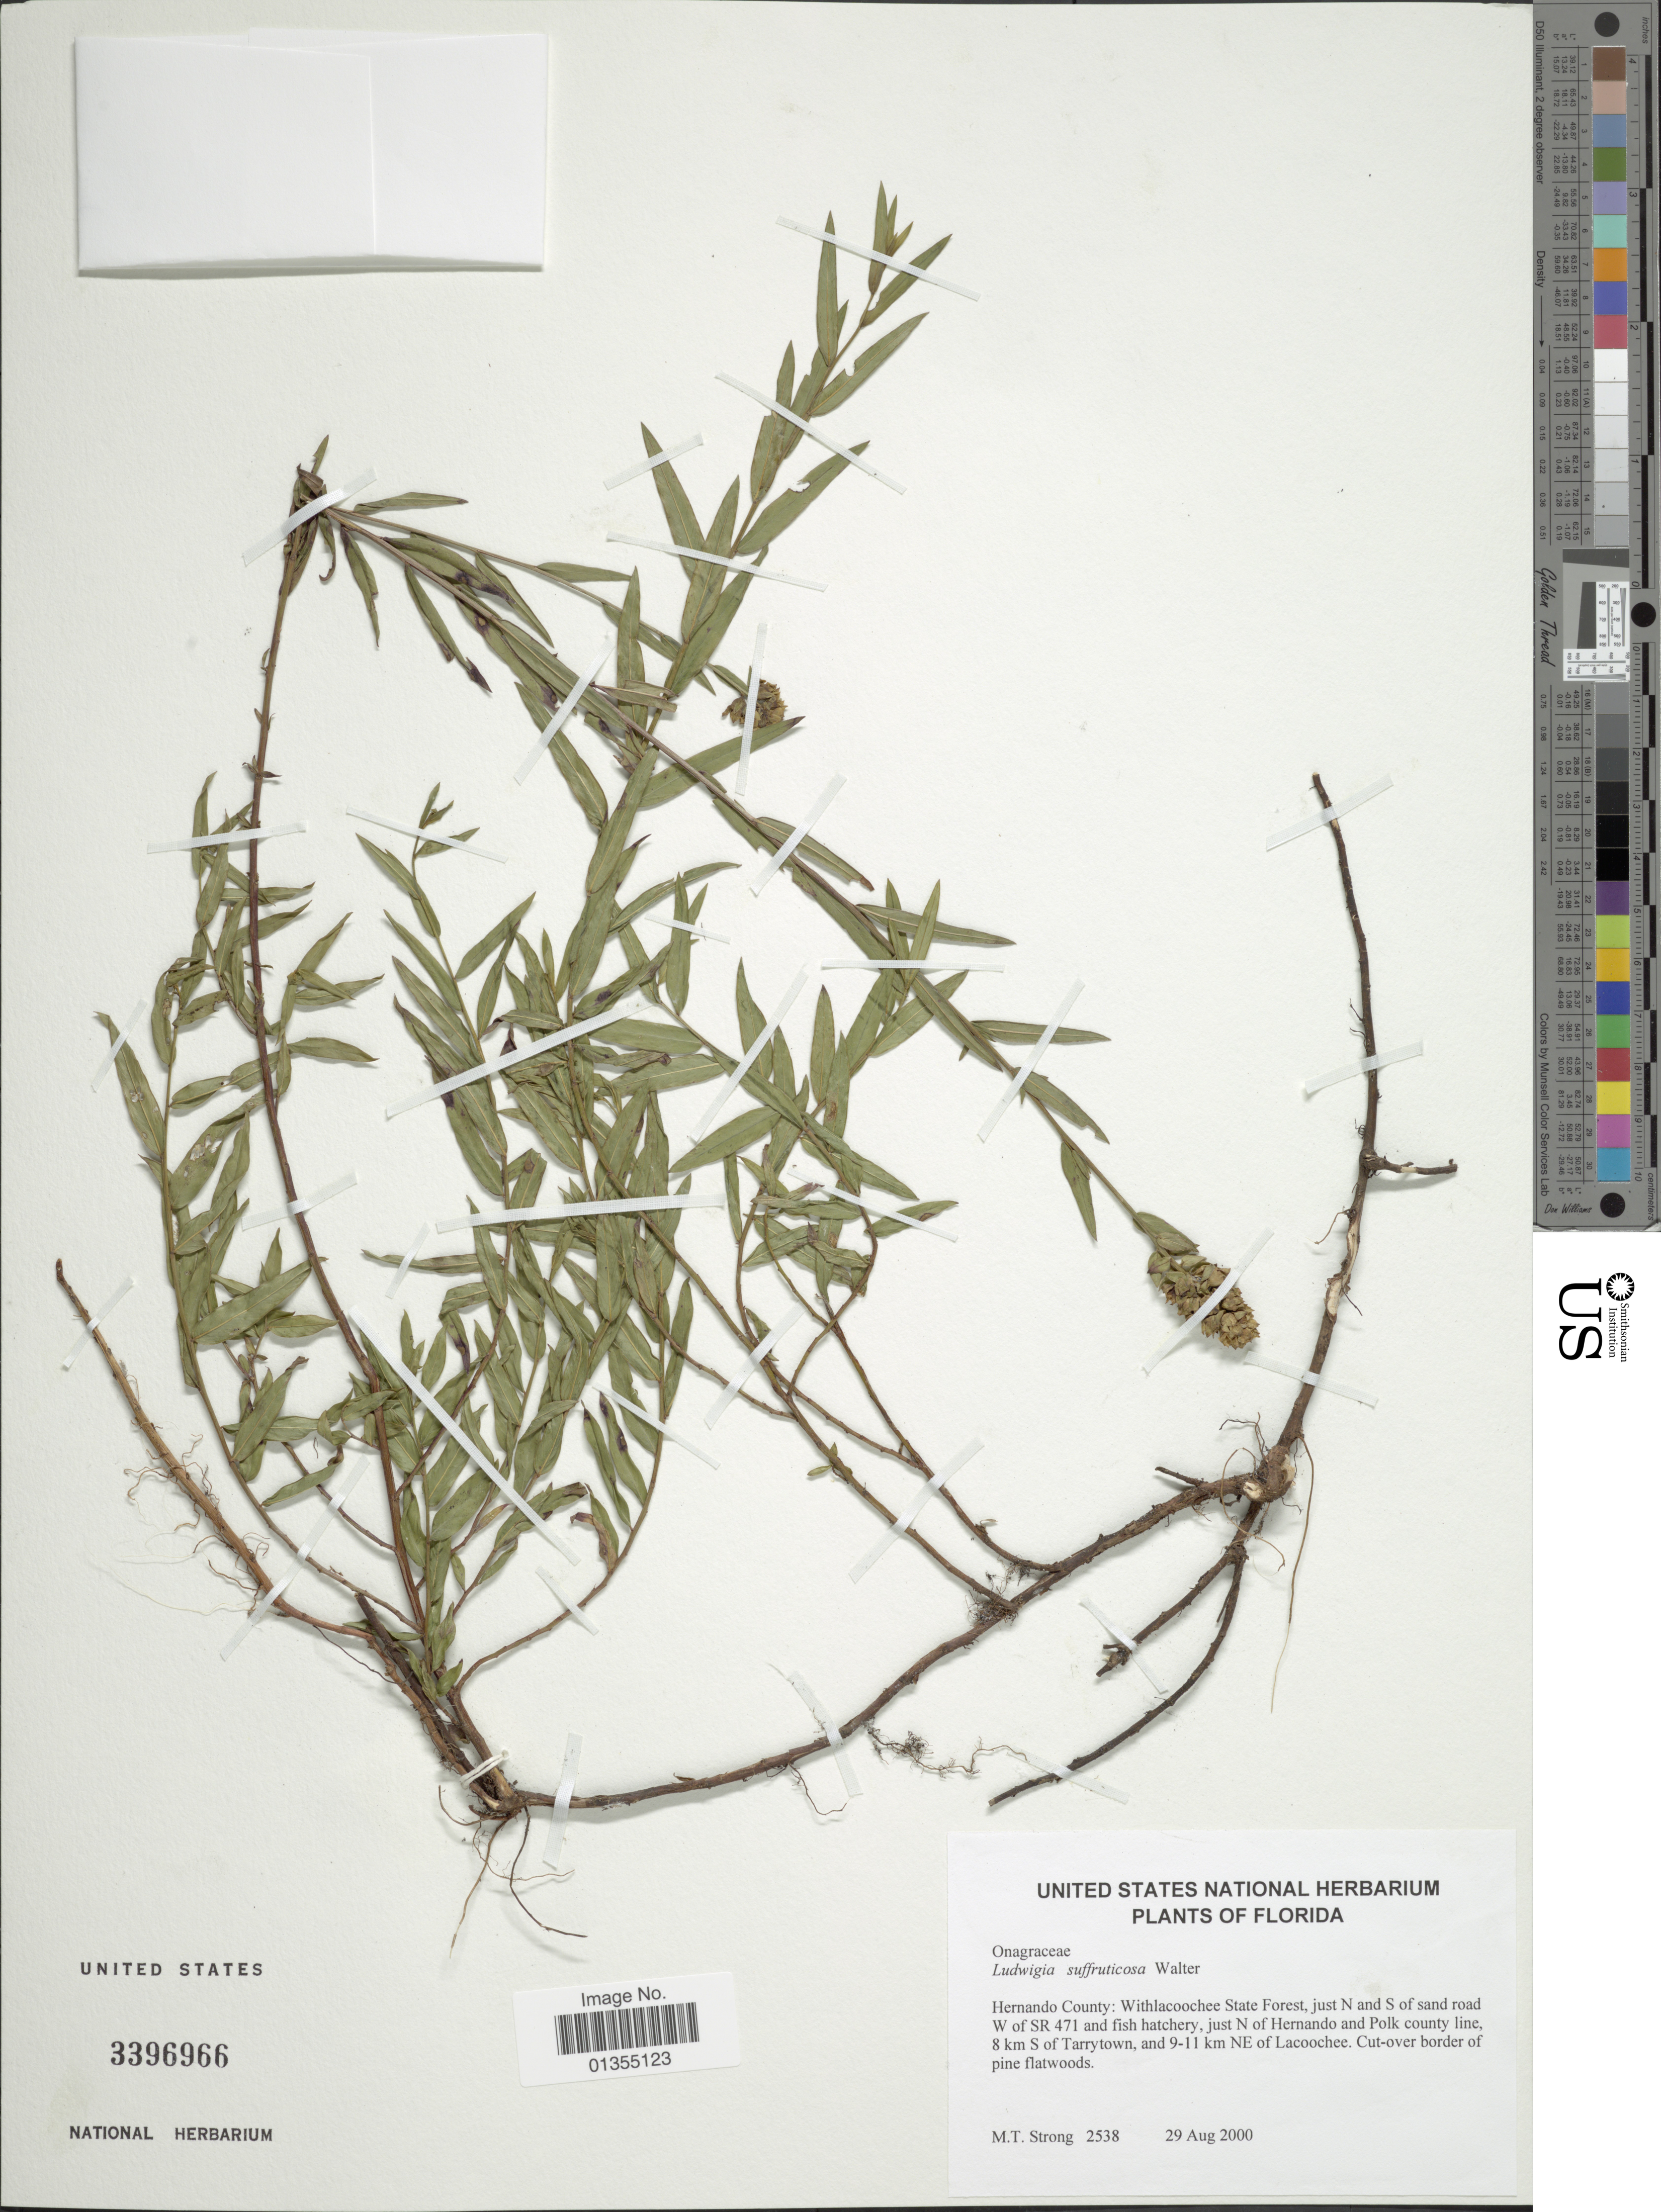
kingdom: Plantae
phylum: Tracheophyta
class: Magnoliopsida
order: Myrtales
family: Onagraceae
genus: Ludwigia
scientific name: Ludwigia suffruticosa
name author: Walter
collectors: M. T. Strong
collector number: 2538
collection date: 2000-08-29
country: United States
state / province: Florida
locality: Hernando County: Withlacoochee State Forest, just N and S of sand road W of SR 471 and fish hatchery, just N of Hernando and Polk county line, 8 km S of Tarrytown, and 9-11 km NE of Lacoochee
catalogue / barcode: US 3396966